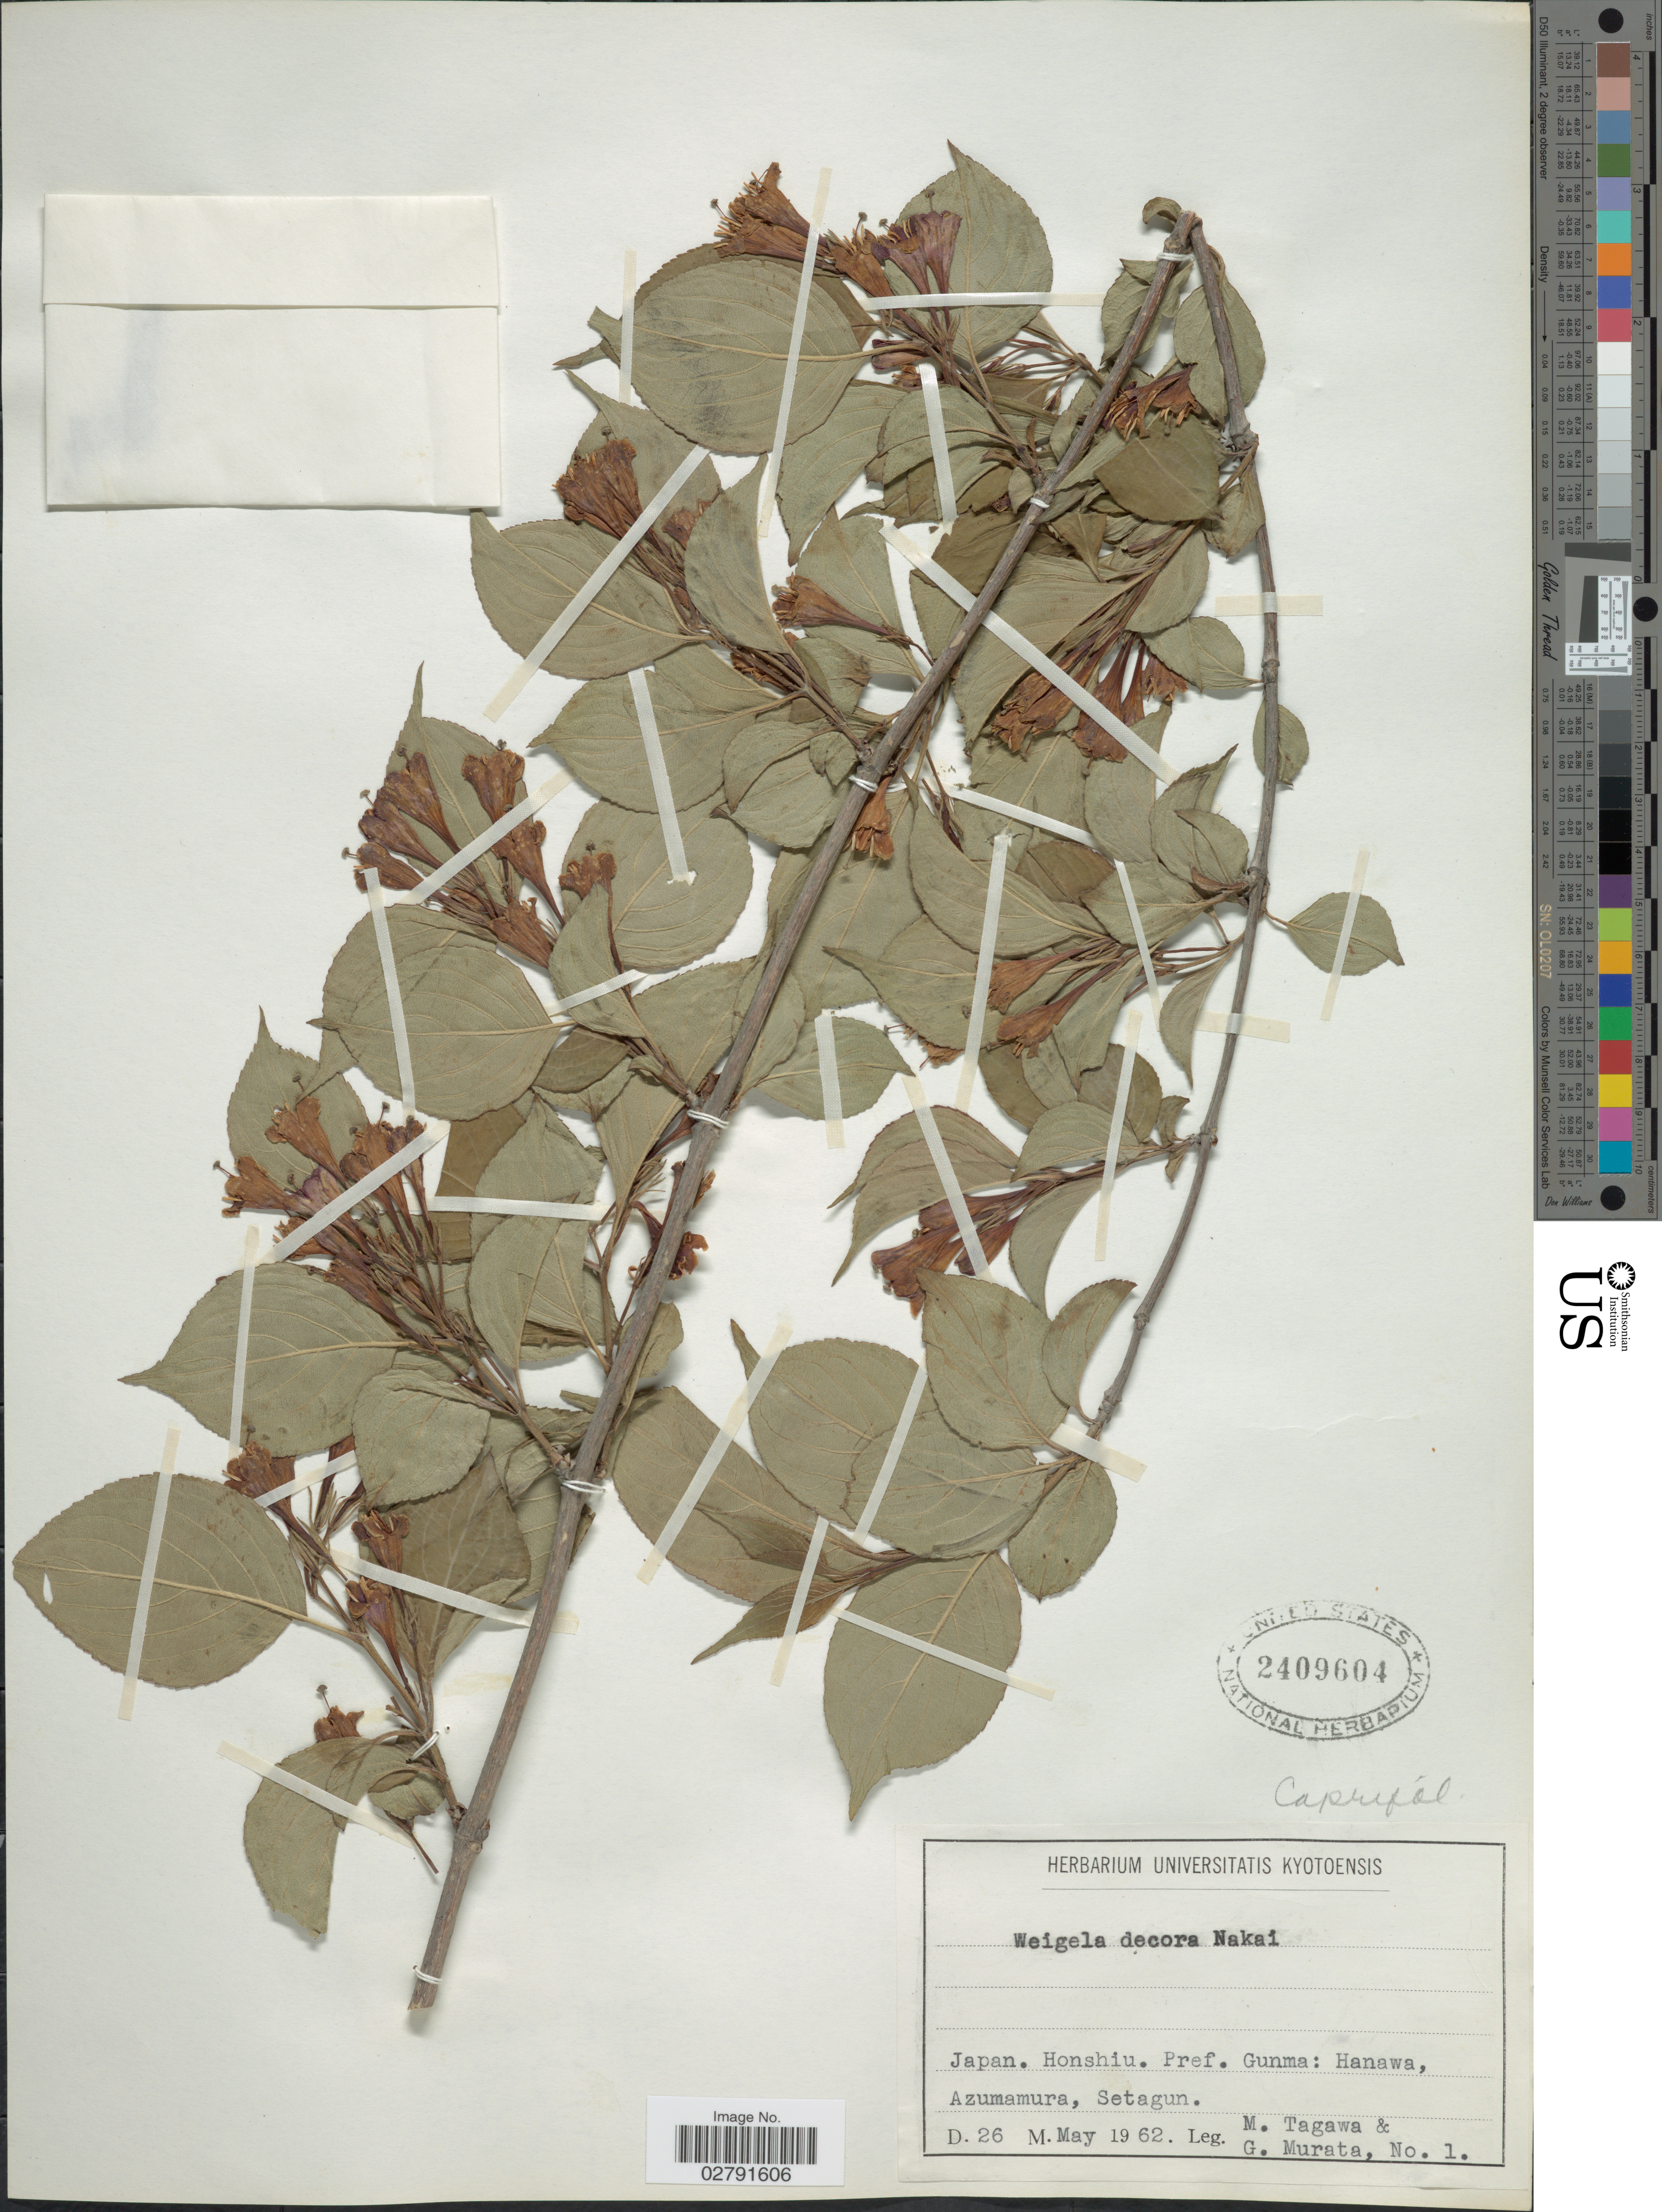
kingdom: Plantae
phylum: Tracheophyta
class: Magnoliopsida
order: Dipsacales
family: Caprifoliaceae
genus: Diervilla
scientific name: Diervilla decora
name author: Nakai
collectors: M. Tagawa & G. Murata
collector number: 1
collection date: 1962-05-26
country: Japan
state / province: Gunma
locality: Honshiu, Pref. Gunma: Hanawa, Azumamura, Setagun.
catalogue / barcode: US 2409604